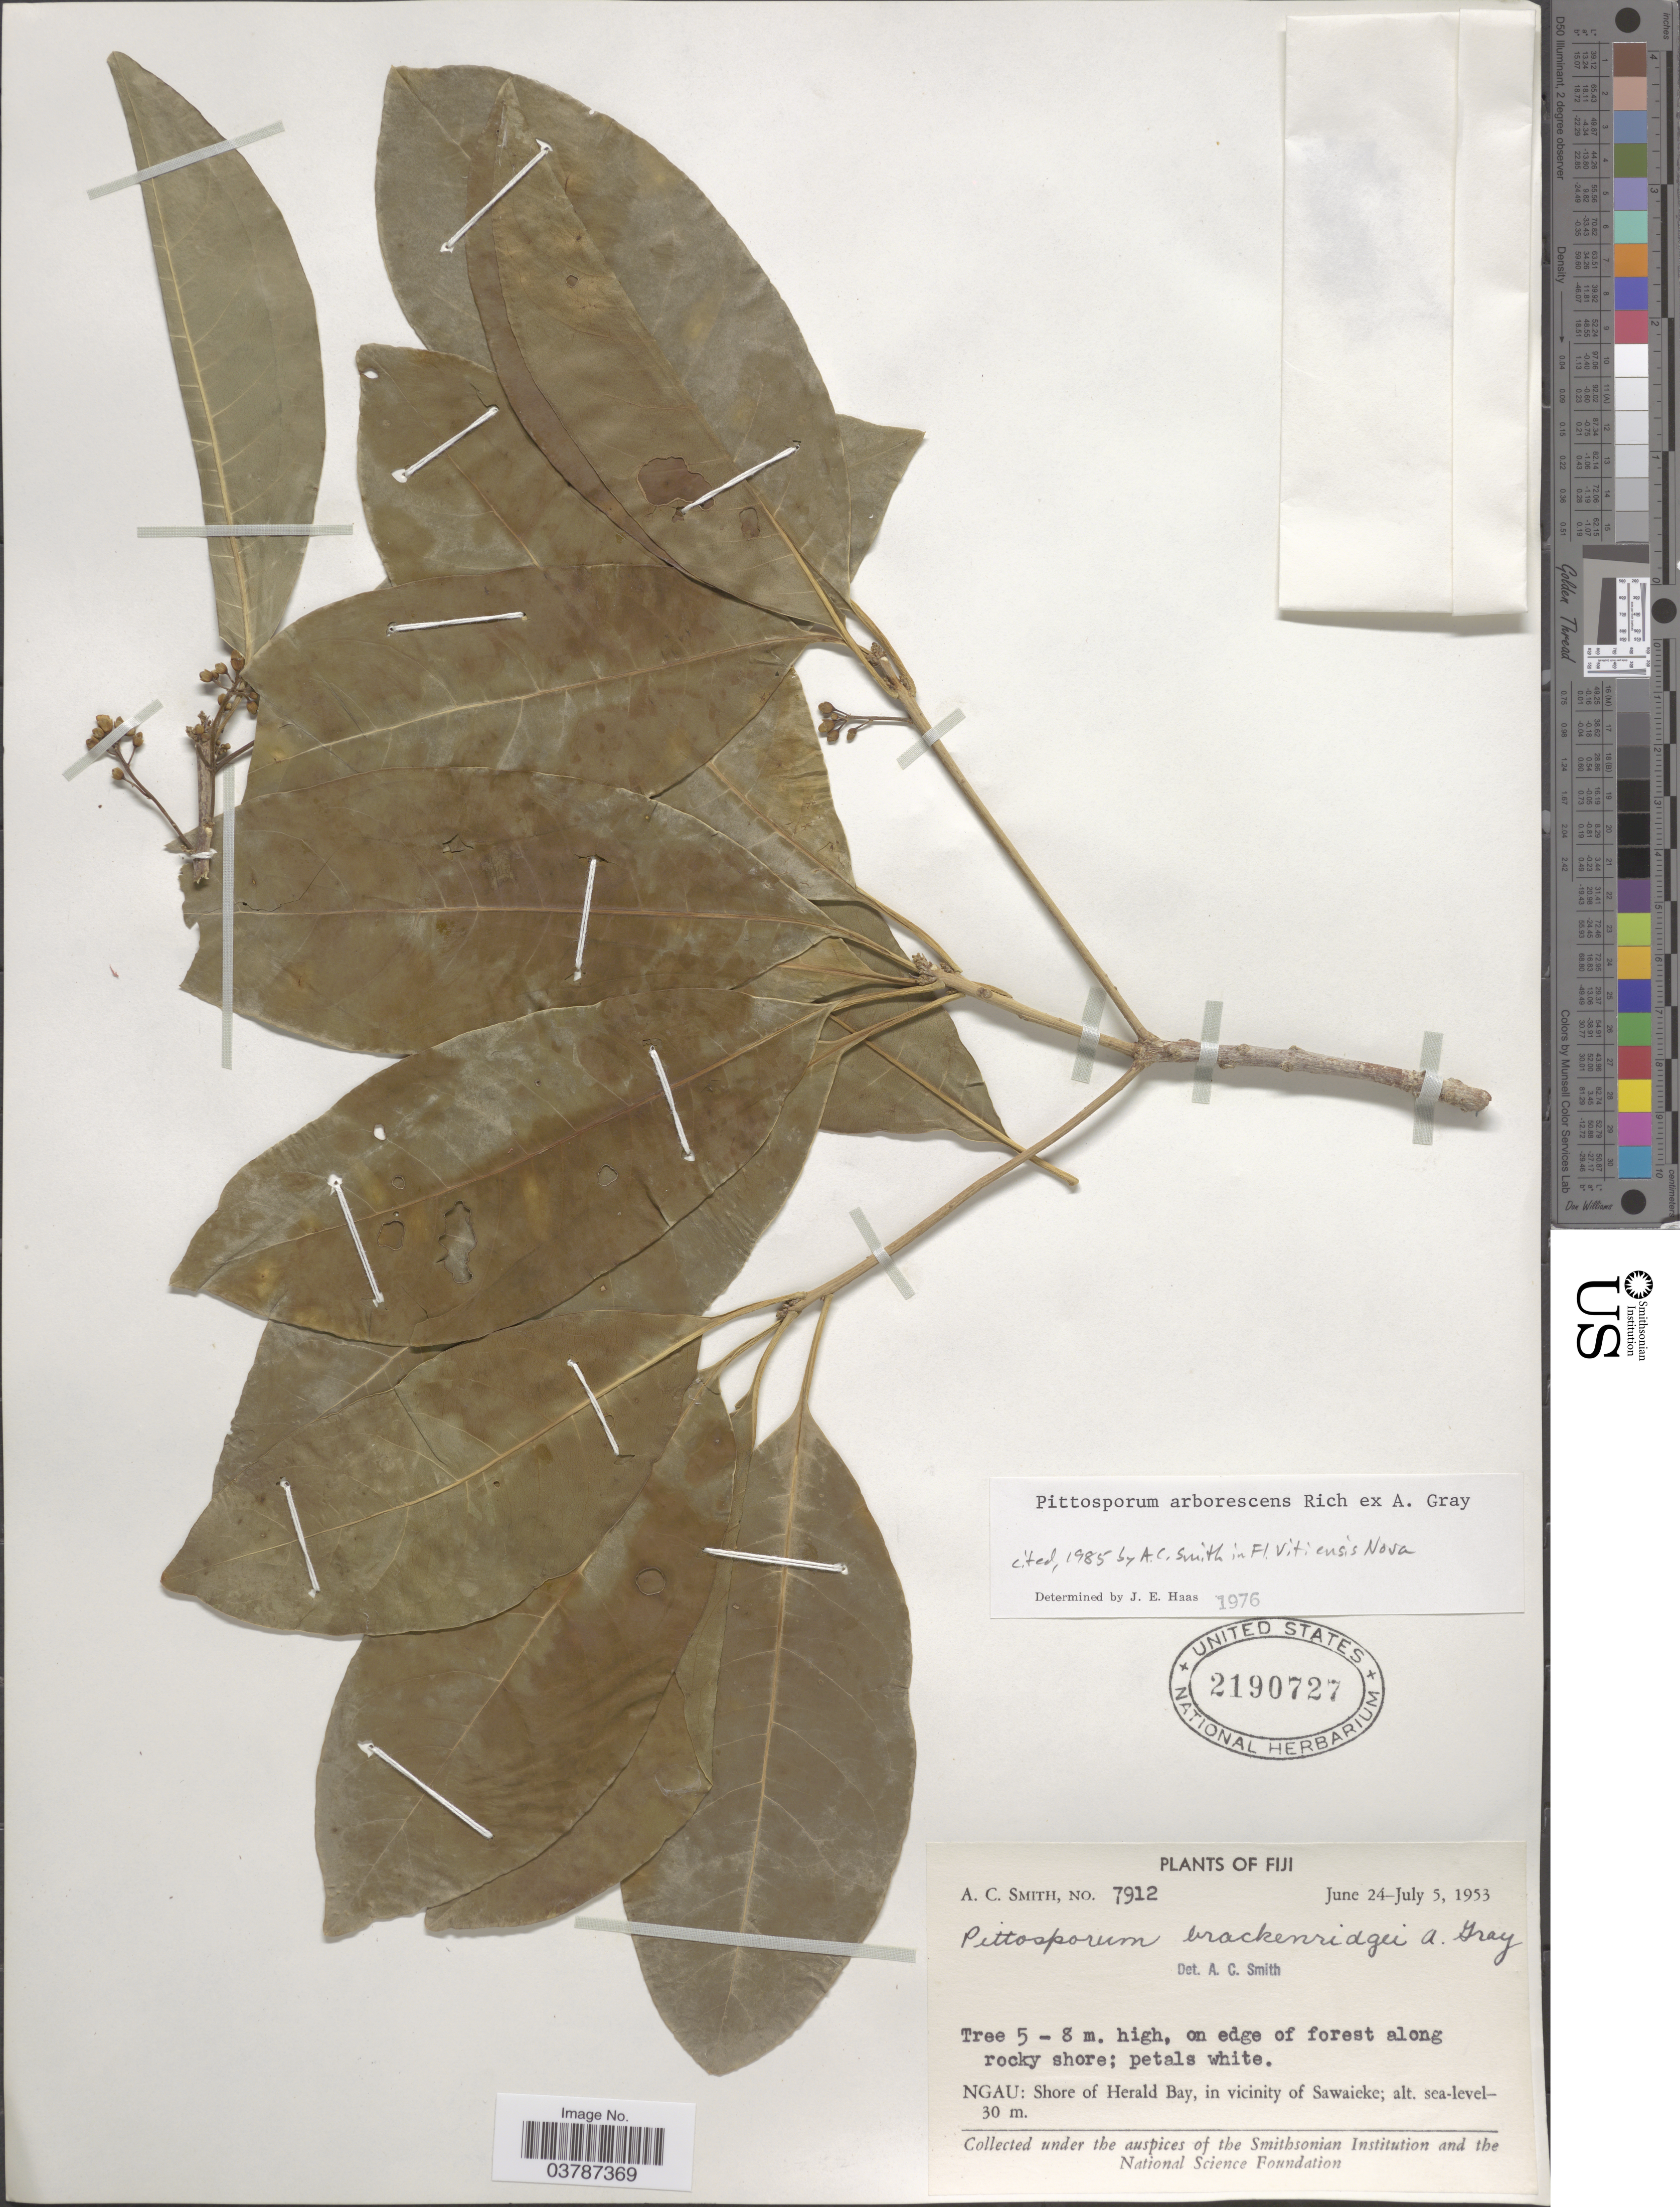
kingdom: Plantae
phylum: Tracheophyta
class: Magnoliopsida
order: Apiales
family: Pittosporaceae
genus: Pittosporum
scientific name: Pittosporum arborescens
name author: Rich. ex A. Gray in Wilkes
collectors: A. C. Smith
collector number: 7912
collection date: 1953-06-24/1953-07-05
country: Fiji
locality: Ngau: Shore of Herald Bay, in vicinity of Sawaieke.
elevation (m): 0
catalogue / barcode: US 2190727